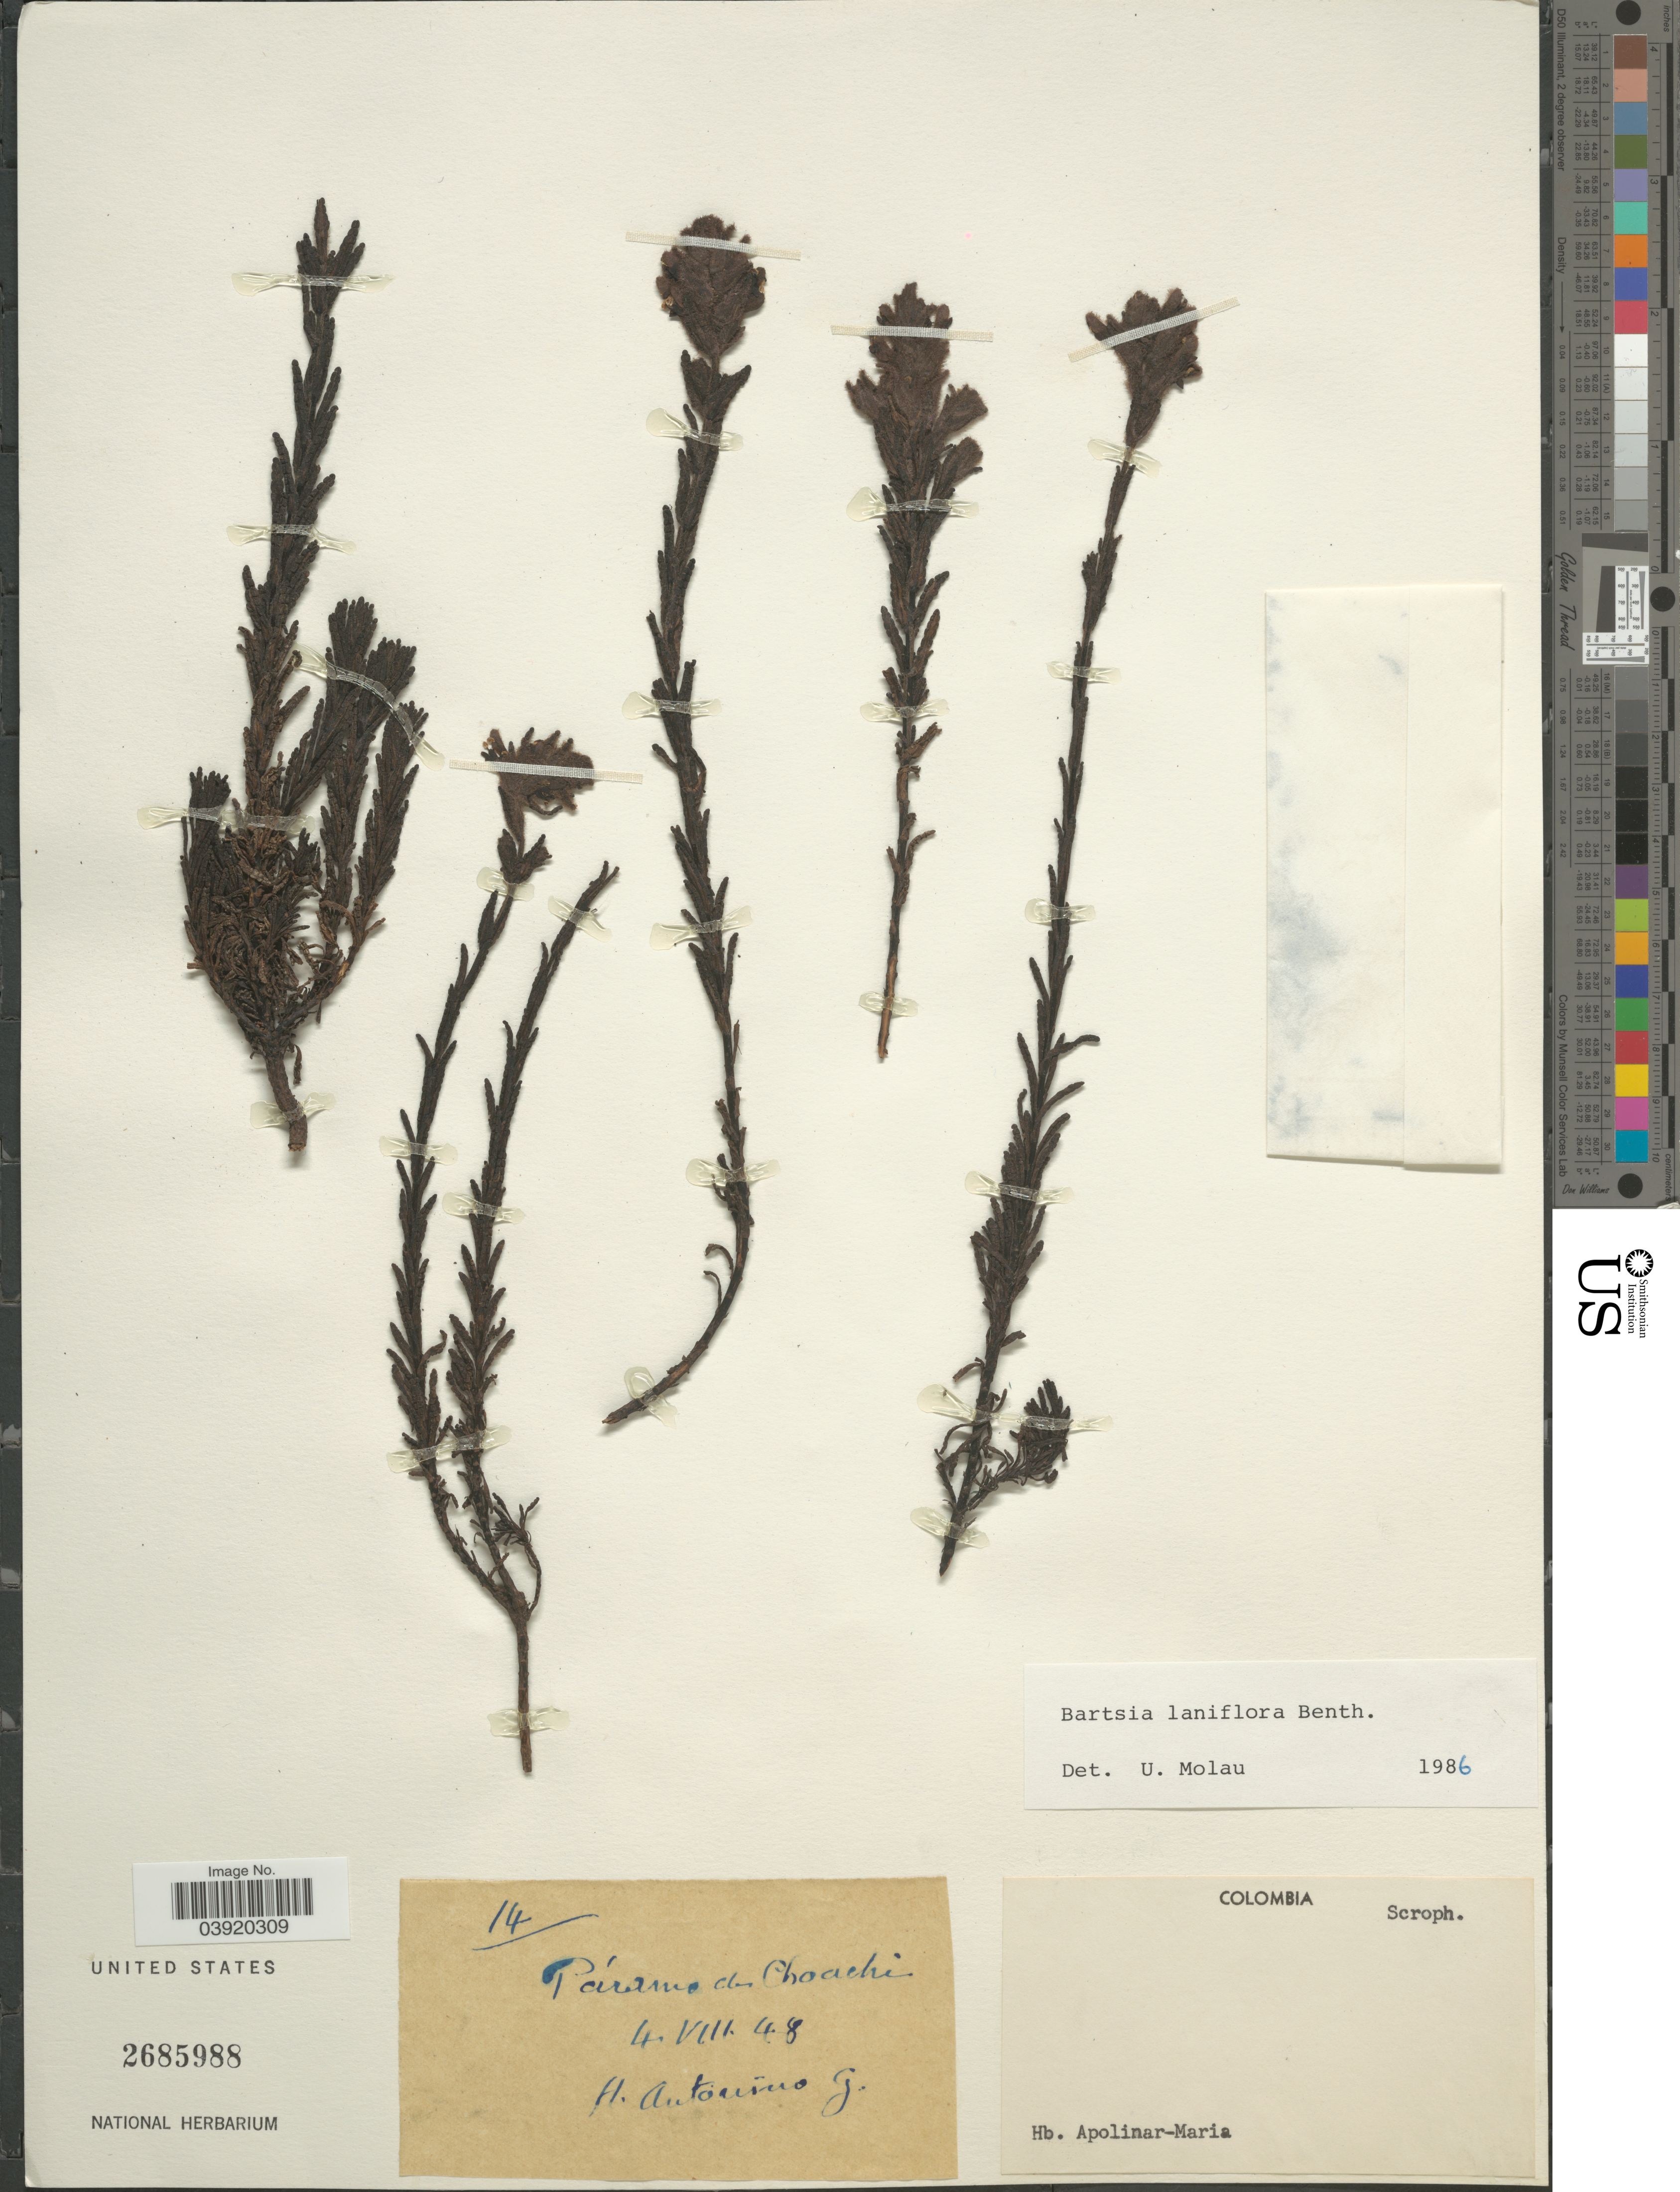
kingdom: Plantae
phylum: Tracheophyta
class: Magnoliopsida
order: Lamiales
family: Orobanchaceae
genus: Bartsia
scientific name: Bartsia laniflora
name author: Benth.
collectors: H. Antonino F. & H. Apolinar-Maria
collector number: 14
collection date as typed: Transcribed d/m/y: 4/8/48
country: Colombia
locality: Páramo de Choachi.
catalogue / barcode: US 2685988